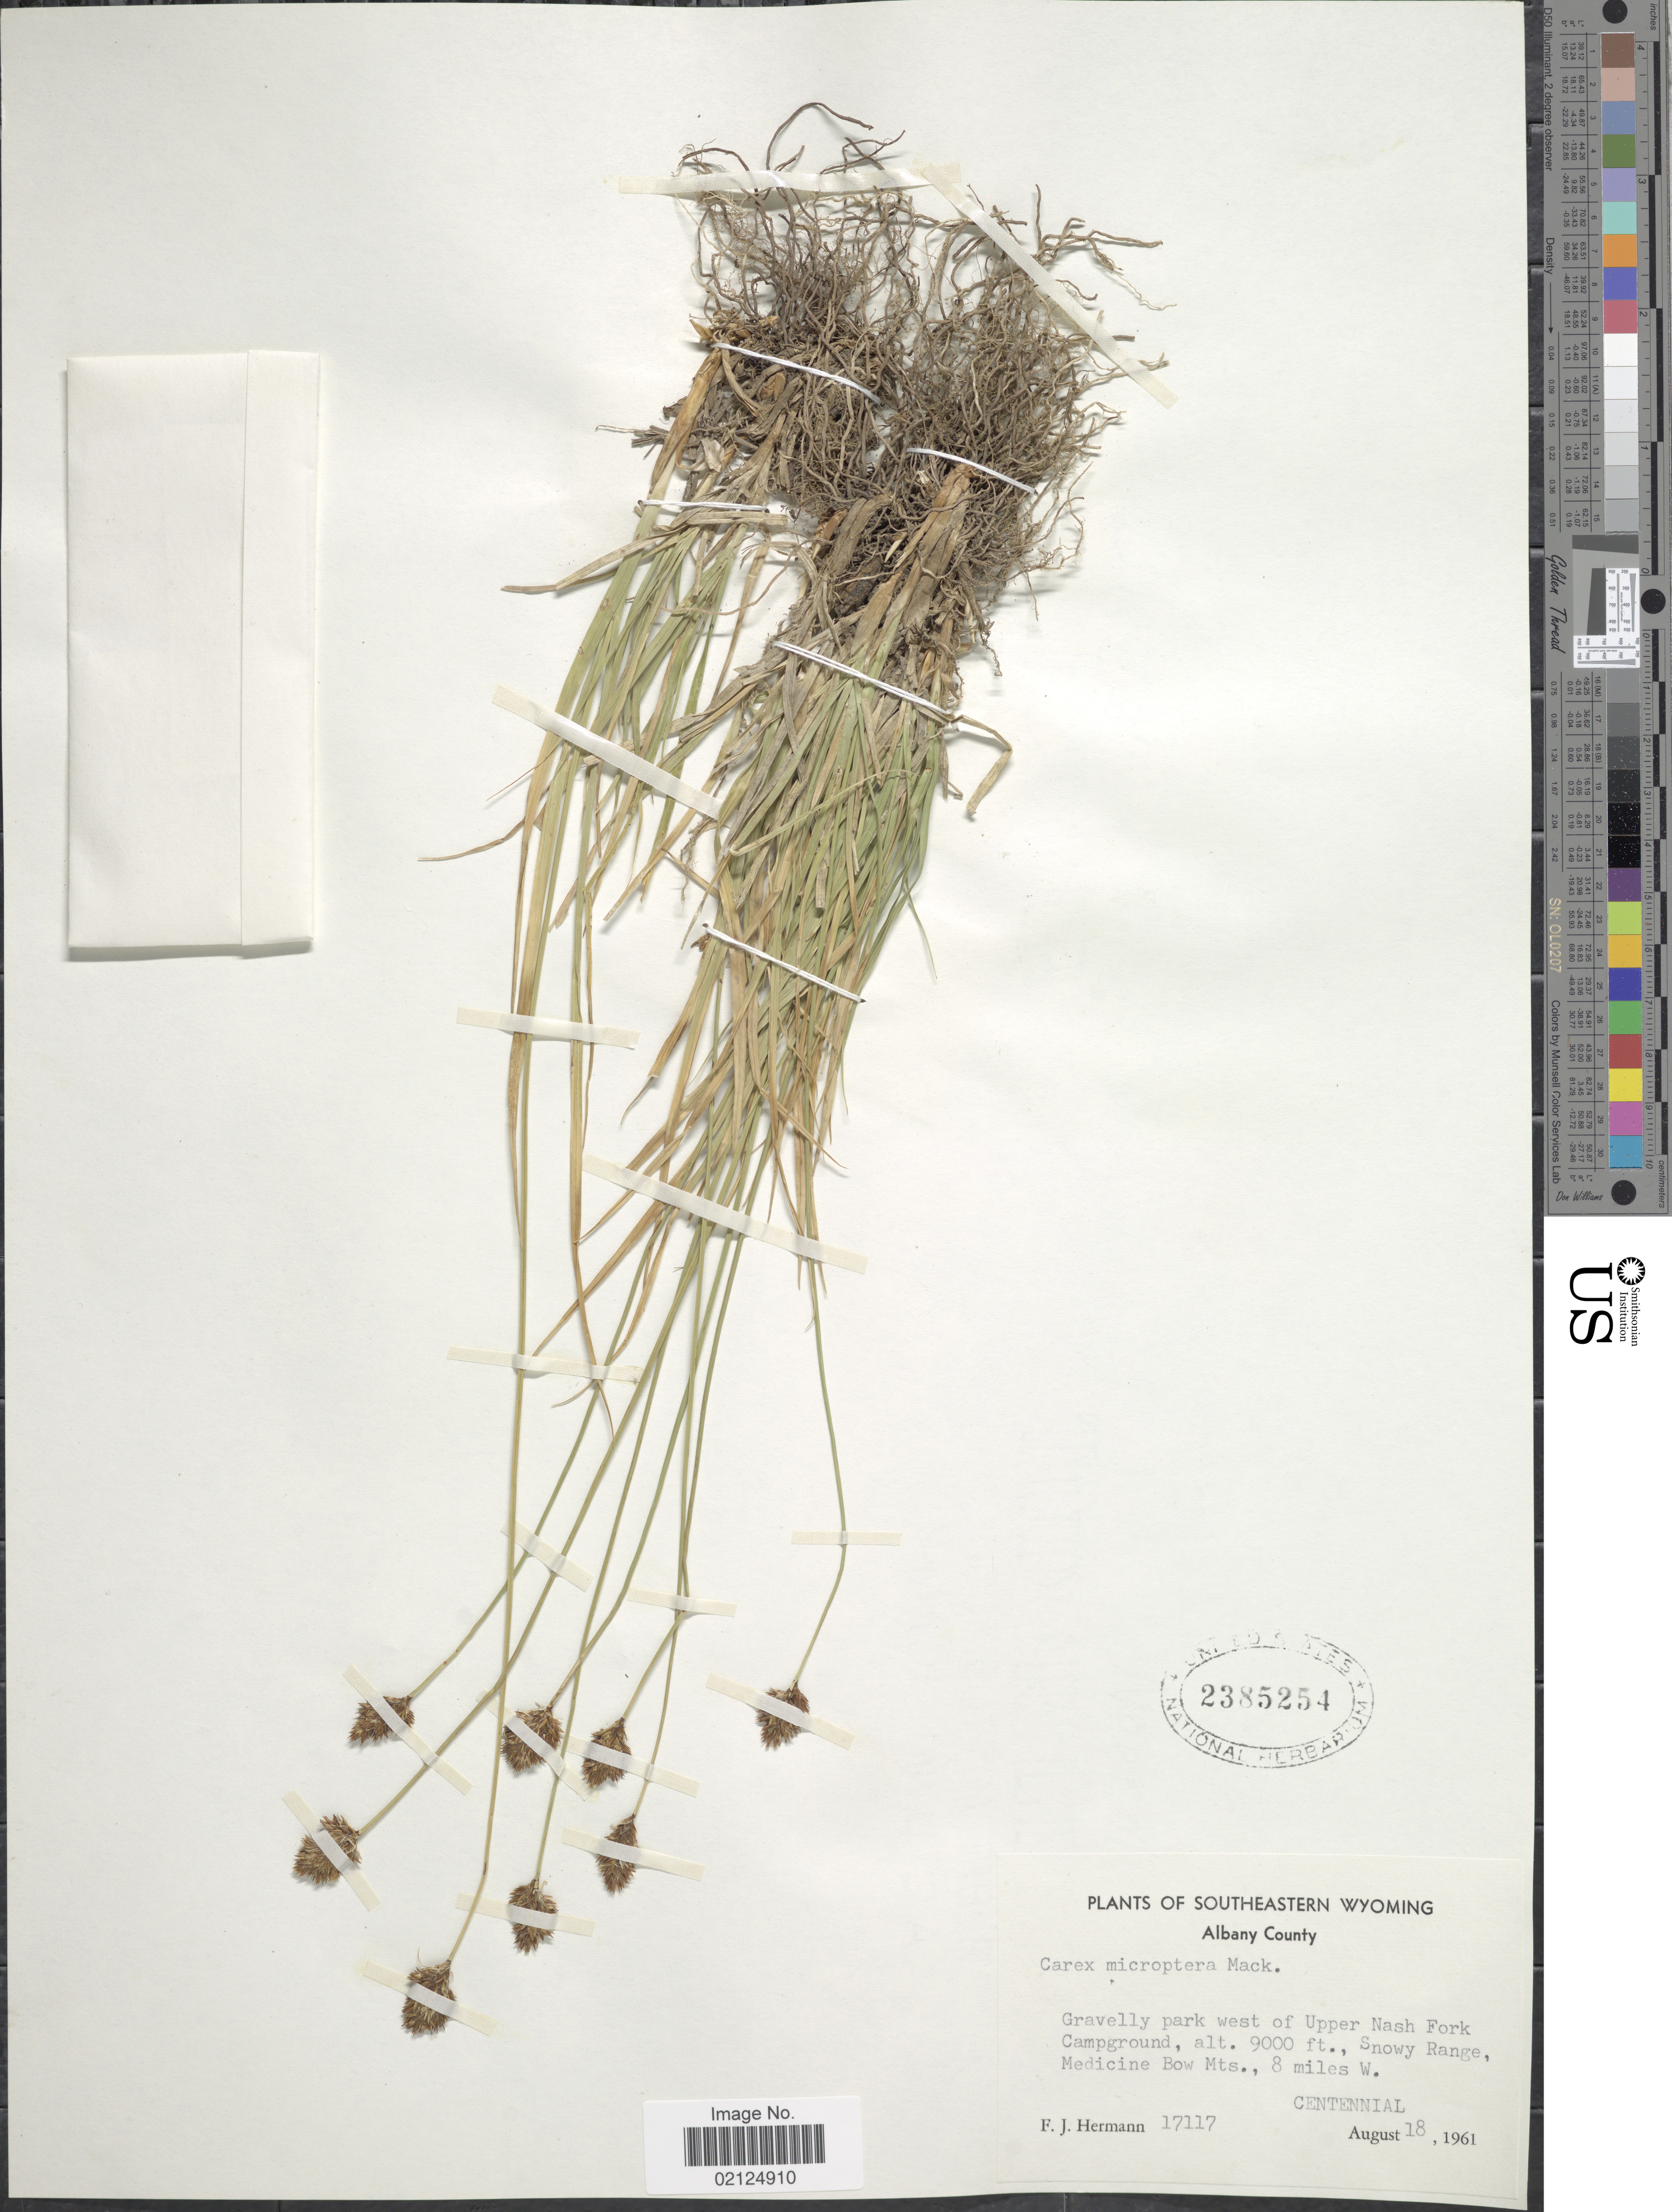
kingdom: Plantae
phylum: Tracheophyta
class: Liliopsida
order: Poales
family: Cyperaceae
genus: Carex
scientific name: Carex microptera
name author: Mack.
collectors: F. J. Hermann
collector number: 17117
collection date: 1961-08-18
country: United States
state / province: Wyoming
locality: Southeastern Wyoming, Albany County, Park west of Upper Nash Fork Campground, Snowy range, Medicine Bow Mts. 8 miles W. Centennial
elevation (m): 2743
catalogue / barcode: US 2385254